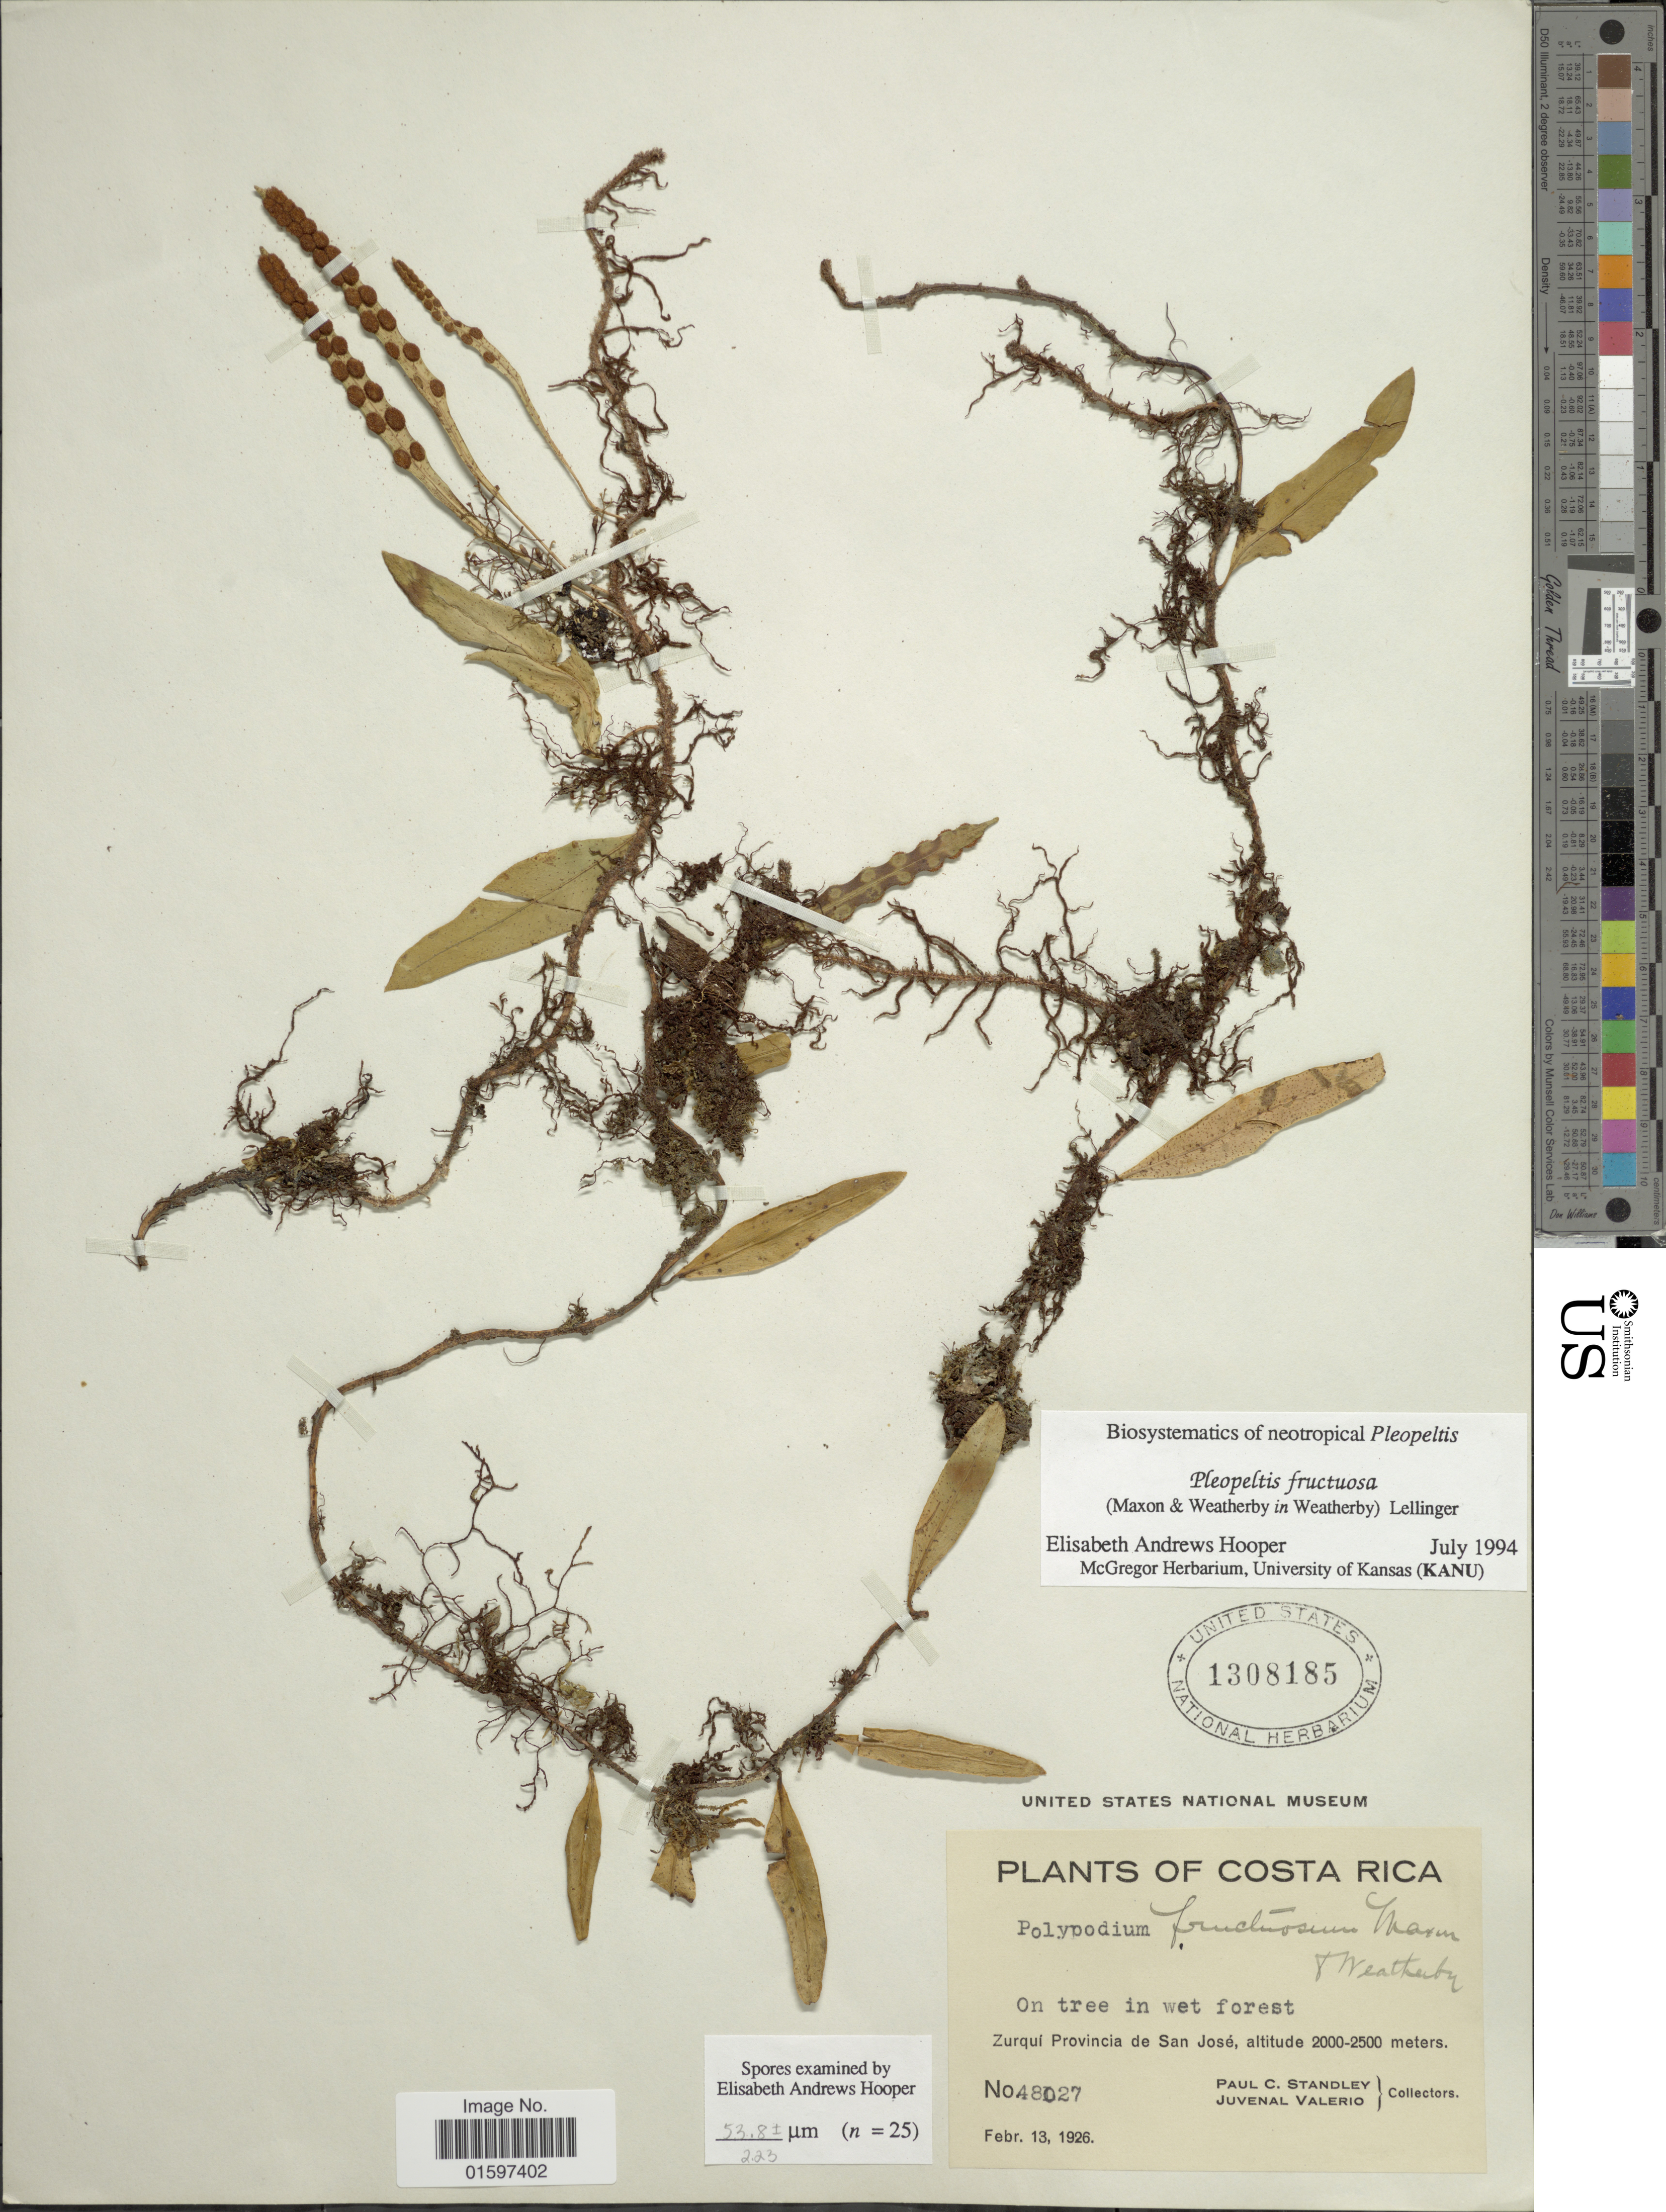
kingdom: Plantae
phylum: Tracheophyta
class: Polypodiopsida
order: Polypodiales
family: Polypodiaceae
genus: Pleopeltis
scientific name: Pleopeltis fructuosa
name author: (Maxon & Weath.) Lellinger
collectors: P. C. Standley & J. Valerio R.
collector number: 48027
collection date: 1926-02-13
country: Costa Rica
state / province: San José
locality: Costa Rica, Zurquí Provincia de San José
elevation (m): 2000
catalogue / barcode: US 1308185